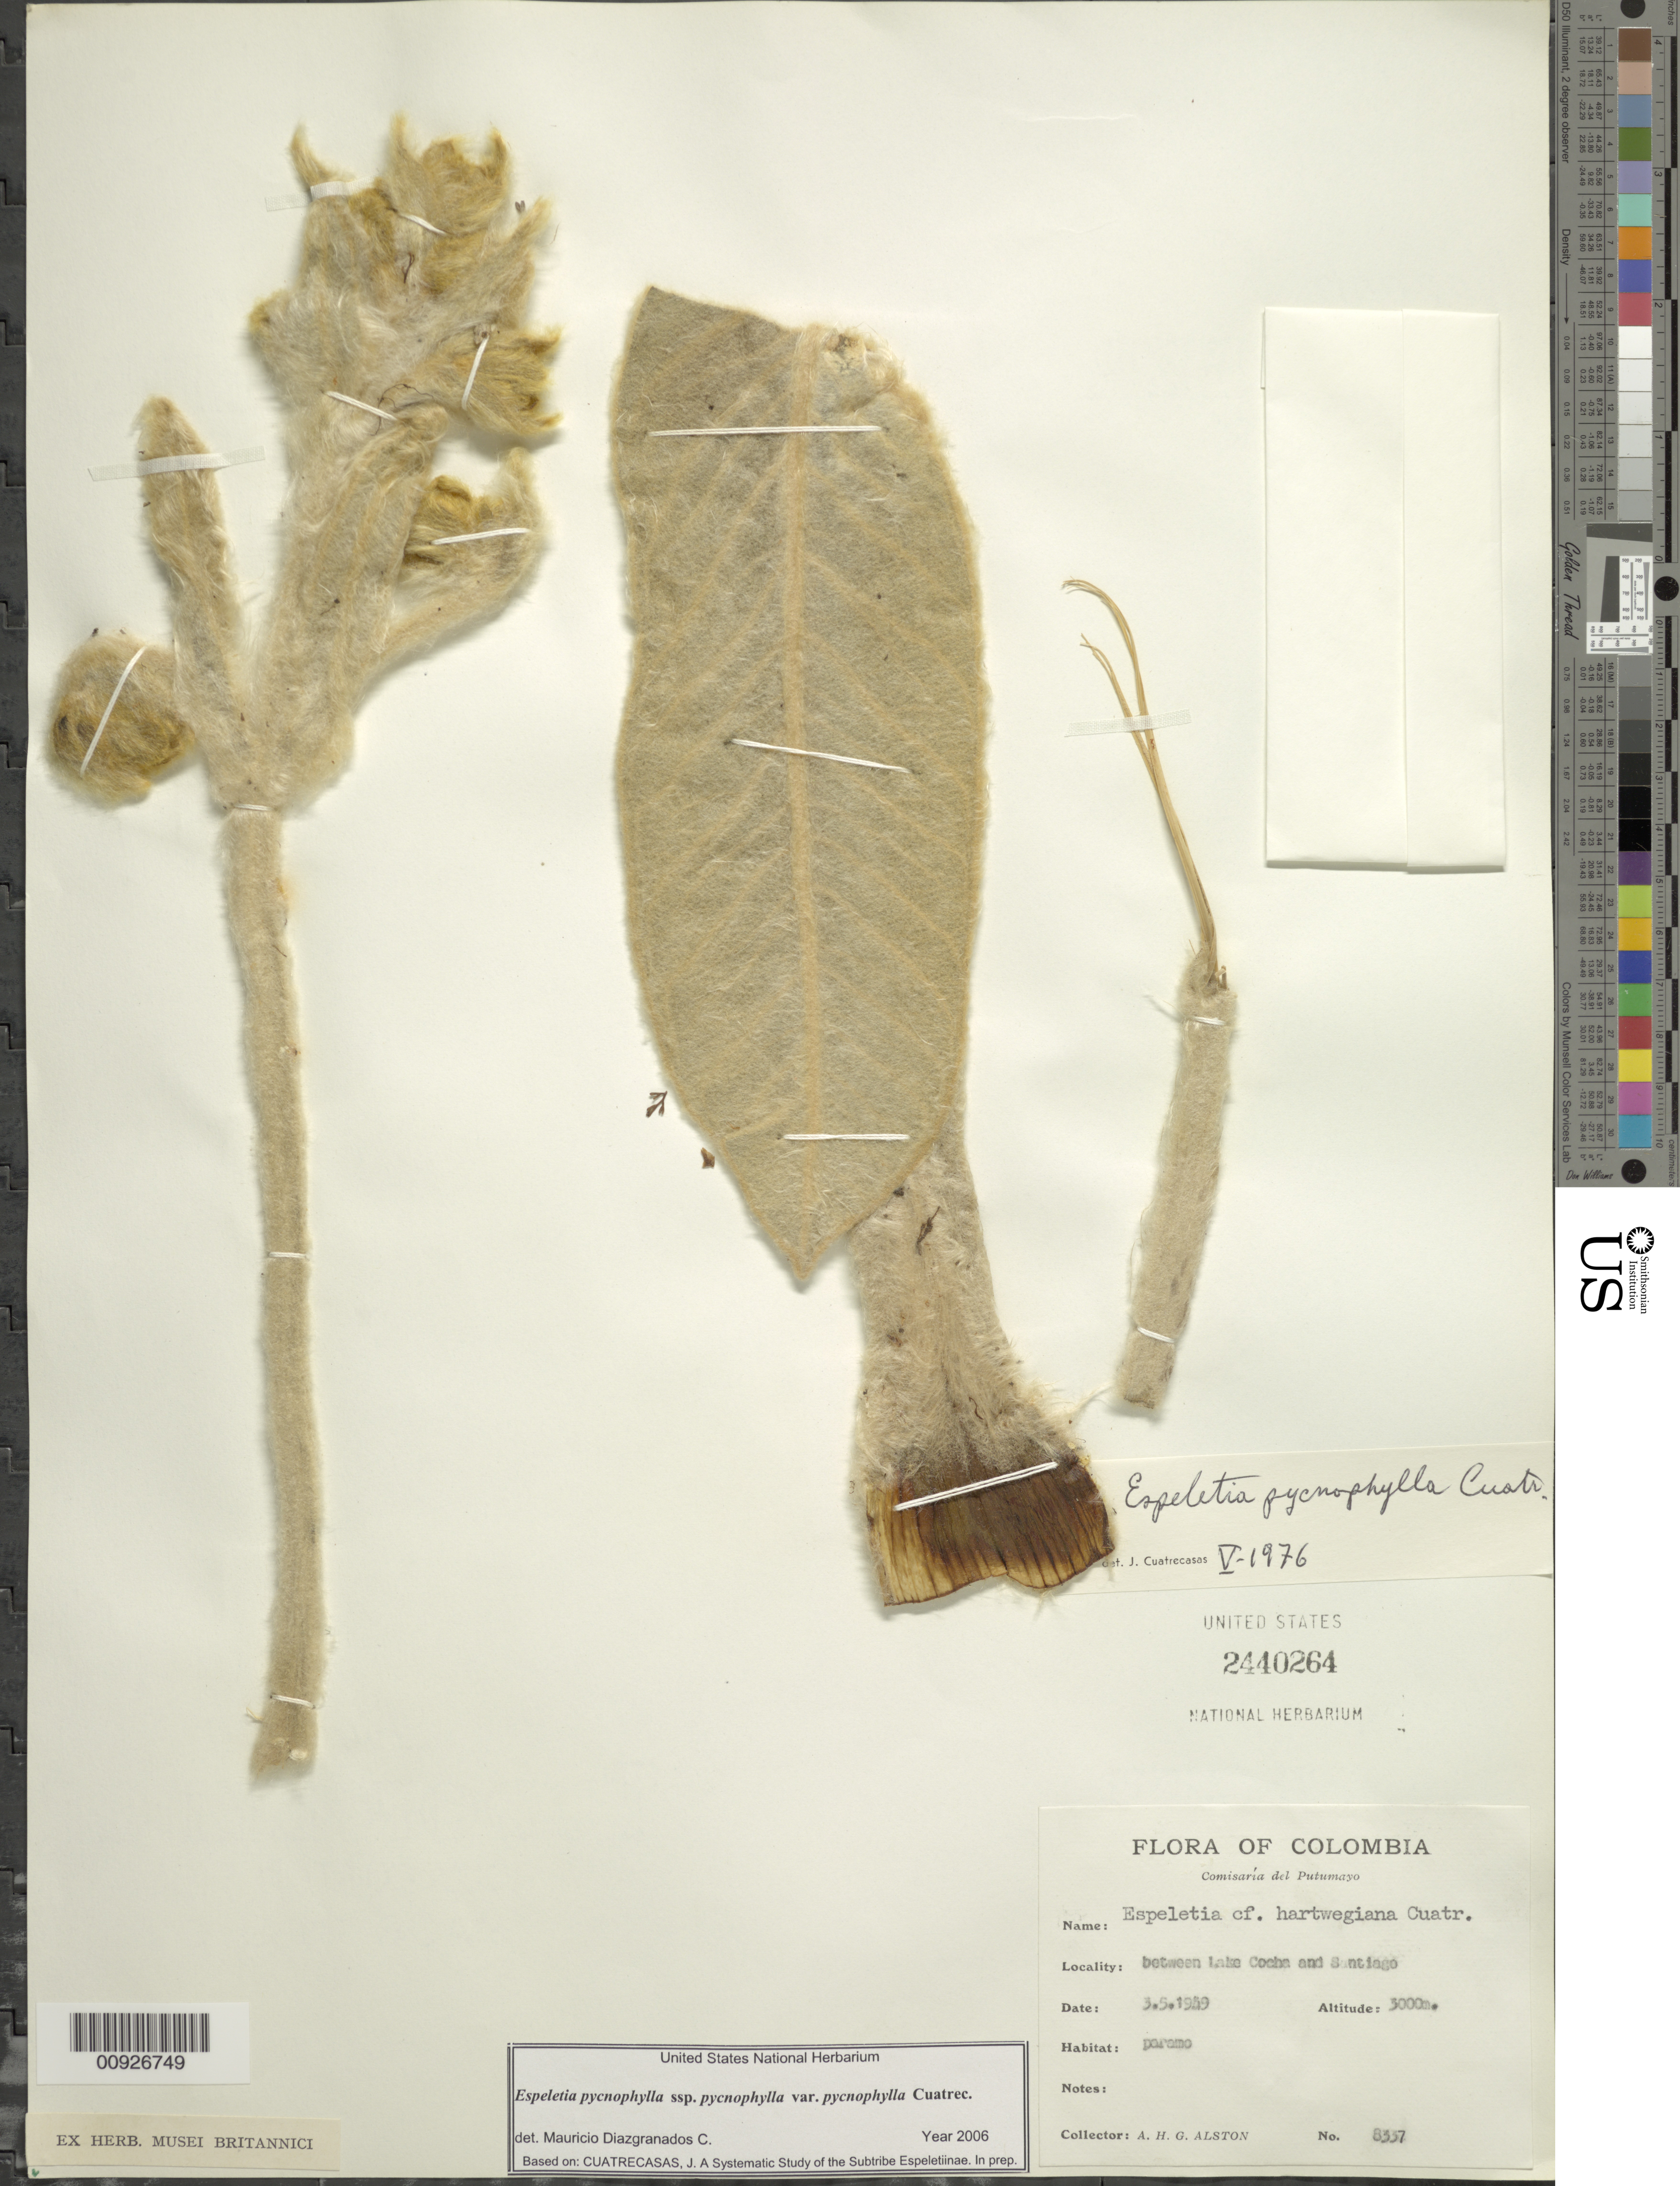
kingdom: Plantae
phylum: Tracheophyta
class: Magnoliopsida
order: Asterales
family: Asteraceae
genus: Espeletia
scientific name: Espeletia pycnophylla var. pycnophylla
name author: Cuatrec.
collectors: A. H. Alston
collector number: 8337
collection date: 1959-05-03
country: Colombia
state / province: Putumayo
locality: Between Lake cocha and Santiago.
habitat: Páramo.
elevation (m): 3000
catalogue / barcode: US 2440264